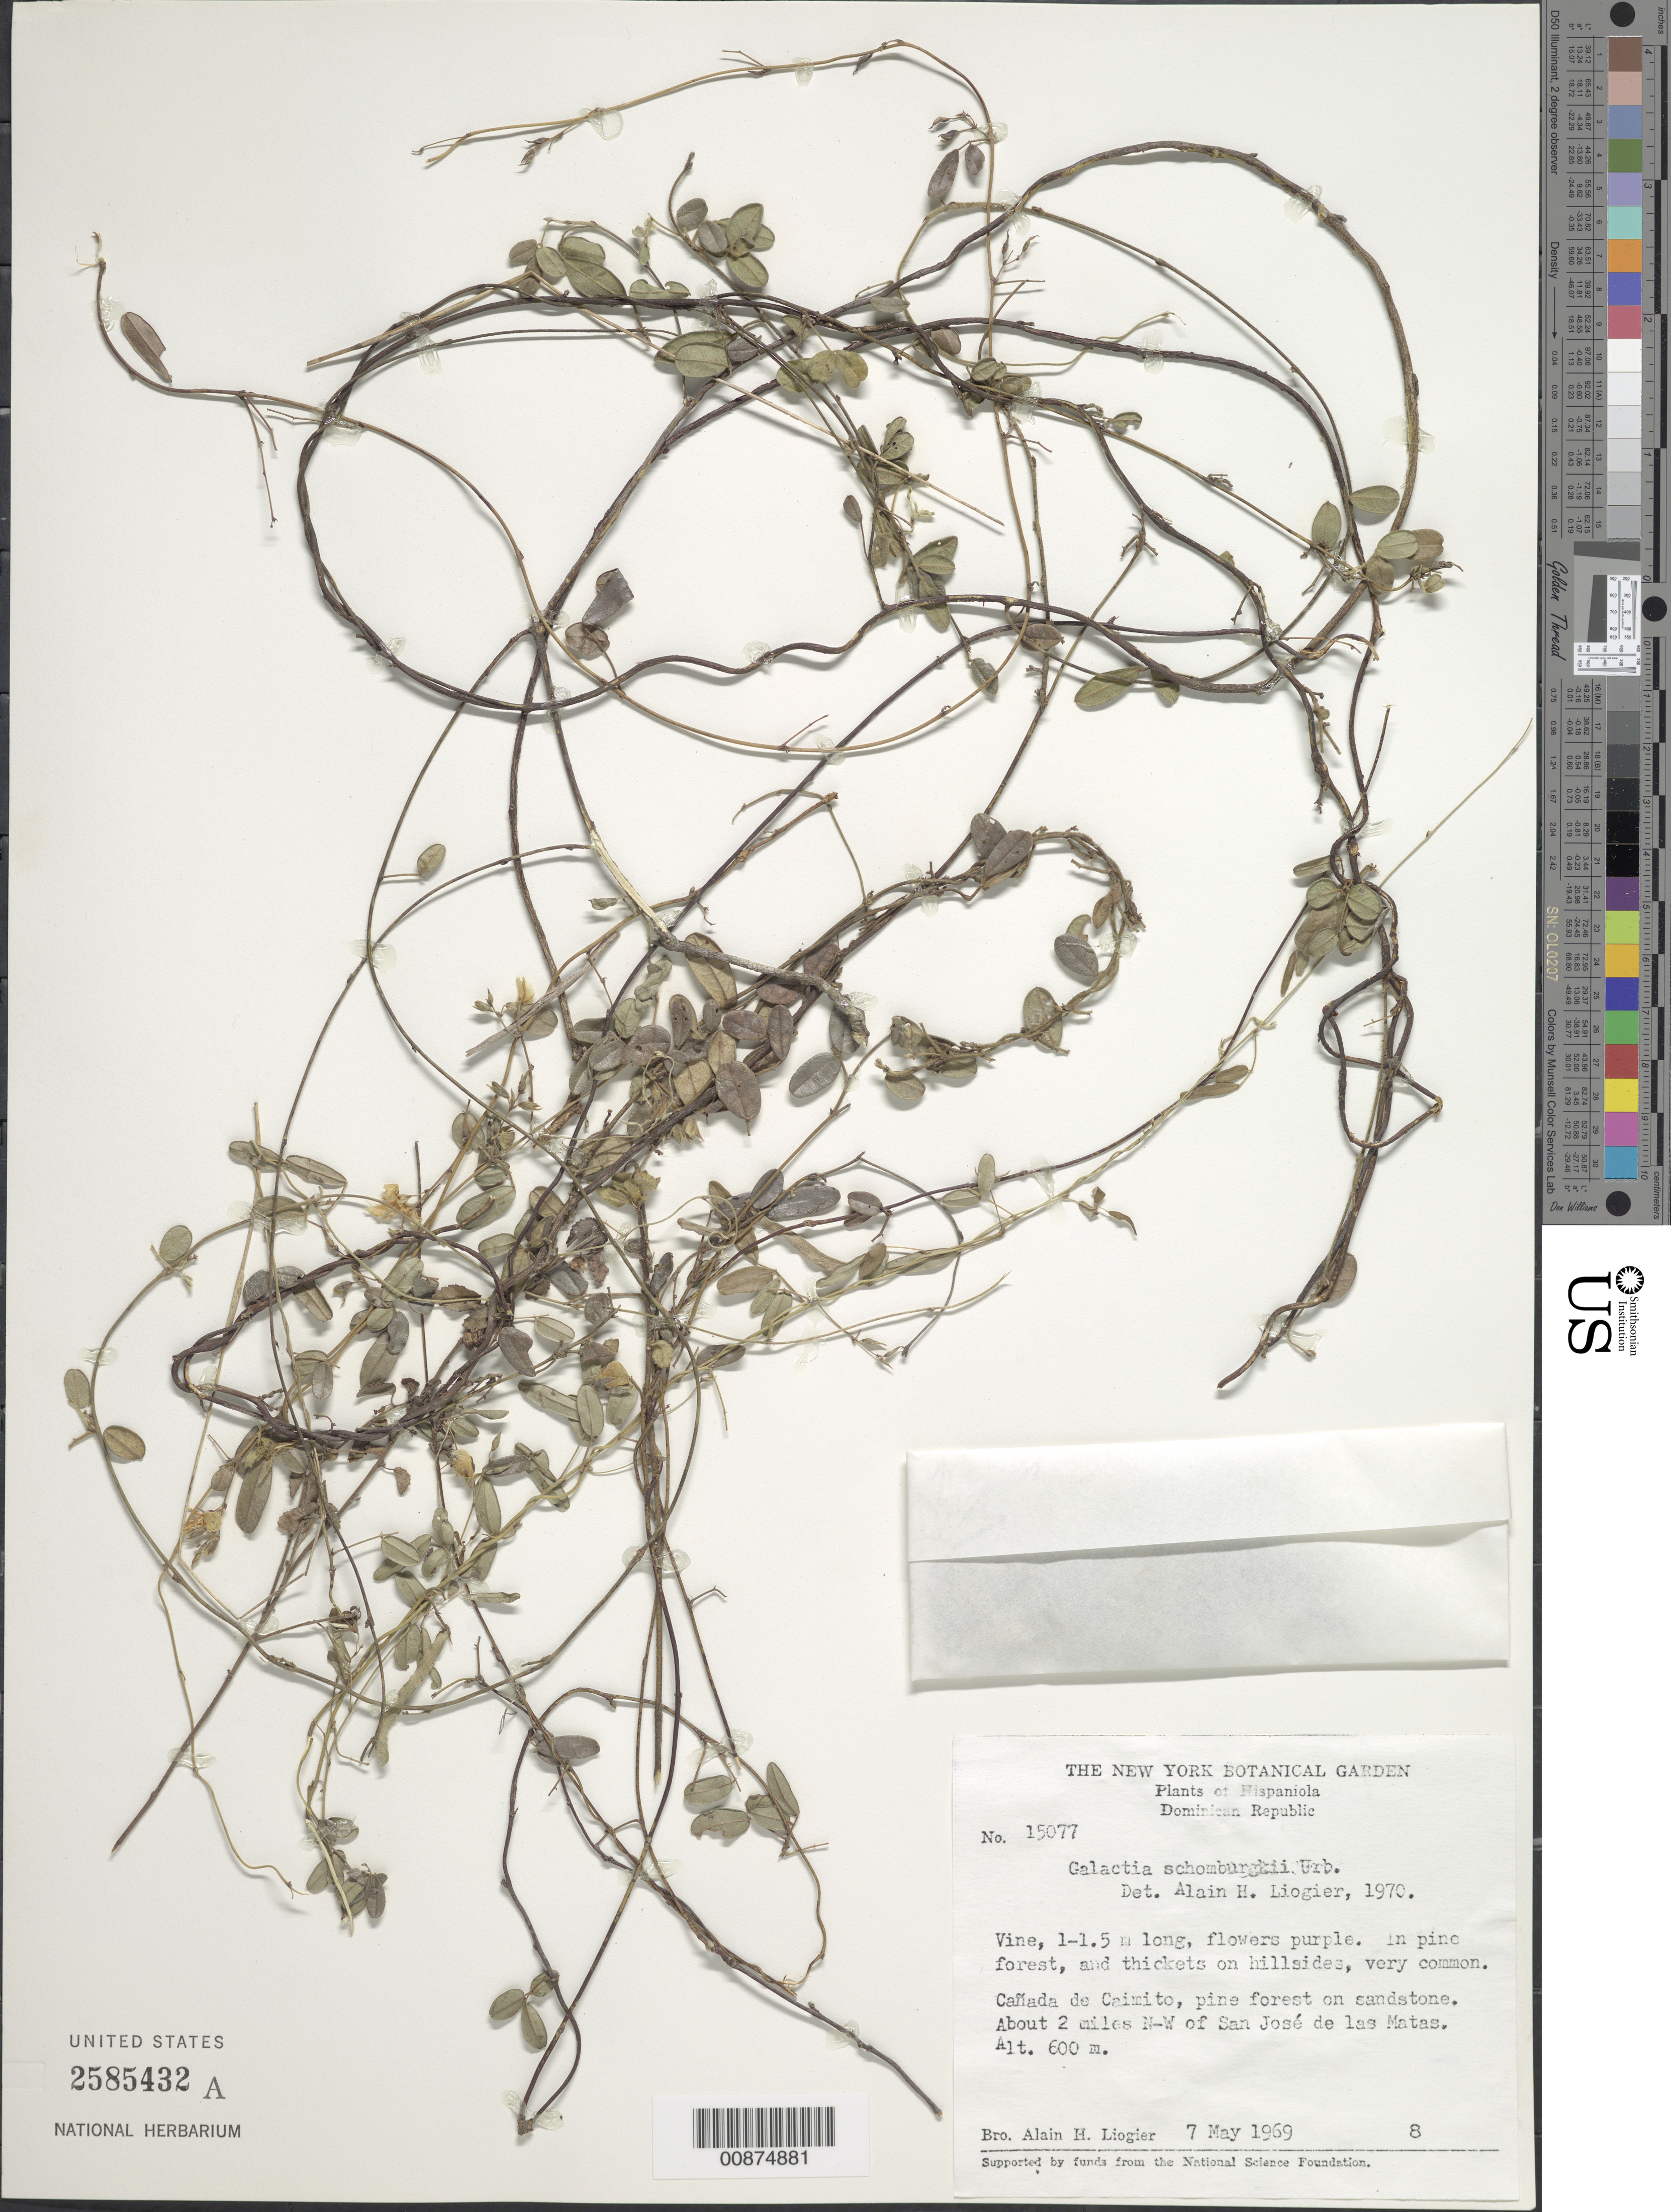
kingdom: Plantae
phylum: Tracheophyta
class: Magnoliopsida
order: Fabales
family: Fabaceae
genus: Galactia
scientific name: Galactia schomburgkii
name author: Urb.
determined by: Liogier, Alain H.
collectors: A. H. Liogier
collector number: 15077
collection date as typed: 07 May 1969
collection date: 1969-05-07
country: Dominican Republic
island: Hispaniola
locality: Cañada de Caimito, about 2 miles NW of San José de las Matas.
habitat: In pine forest, and thickets on hillsides. Pine forest on sandstone.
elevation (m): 600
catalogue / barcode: US 2585432A